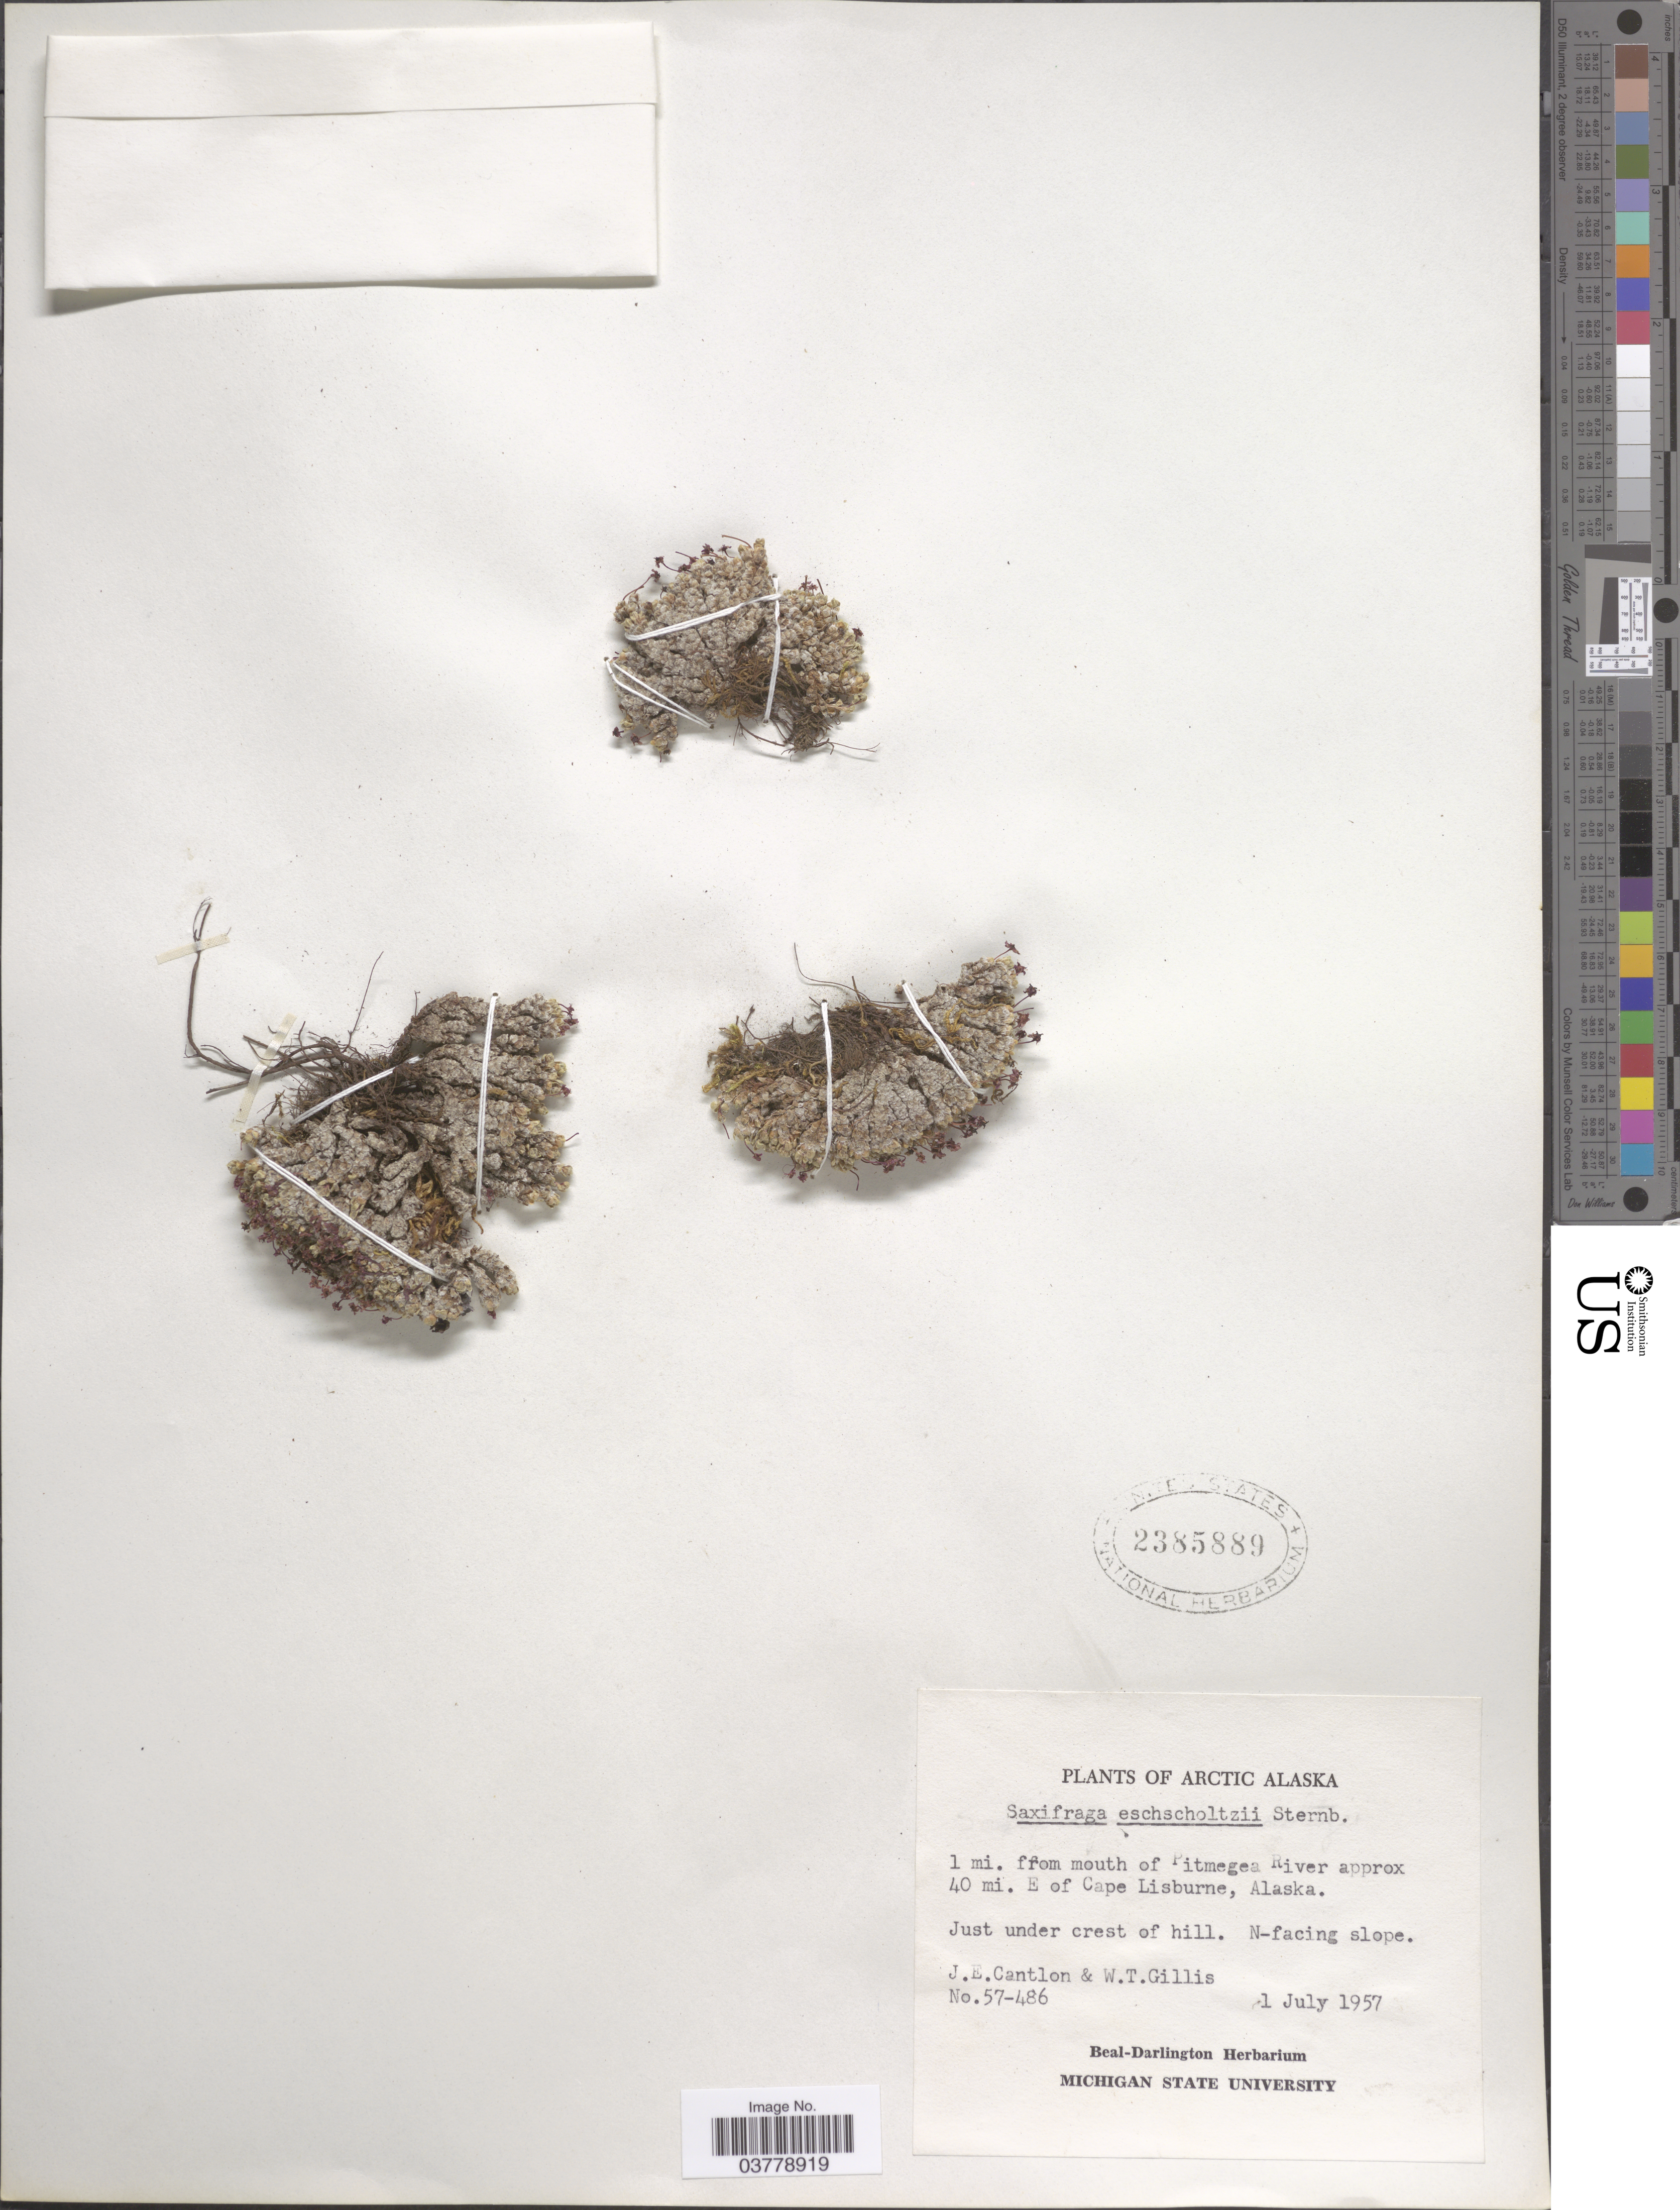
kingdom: Plantae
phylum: Tracheophyta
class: Magnoliopsida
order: Saxifragales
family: Saxifragaceae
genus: Saxifraga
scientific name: Saxifraga eschscholtzii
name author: Sternb.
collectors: J. Cantlon & W. T. Gillis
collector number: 57-486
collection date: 1957-07-01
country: United States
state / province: Alaska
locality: Arctic Alaska. 1 mi. from mouth of Pitmegea River approx 40 mi. E of Cape Lisburne.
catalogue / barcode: US 2385889